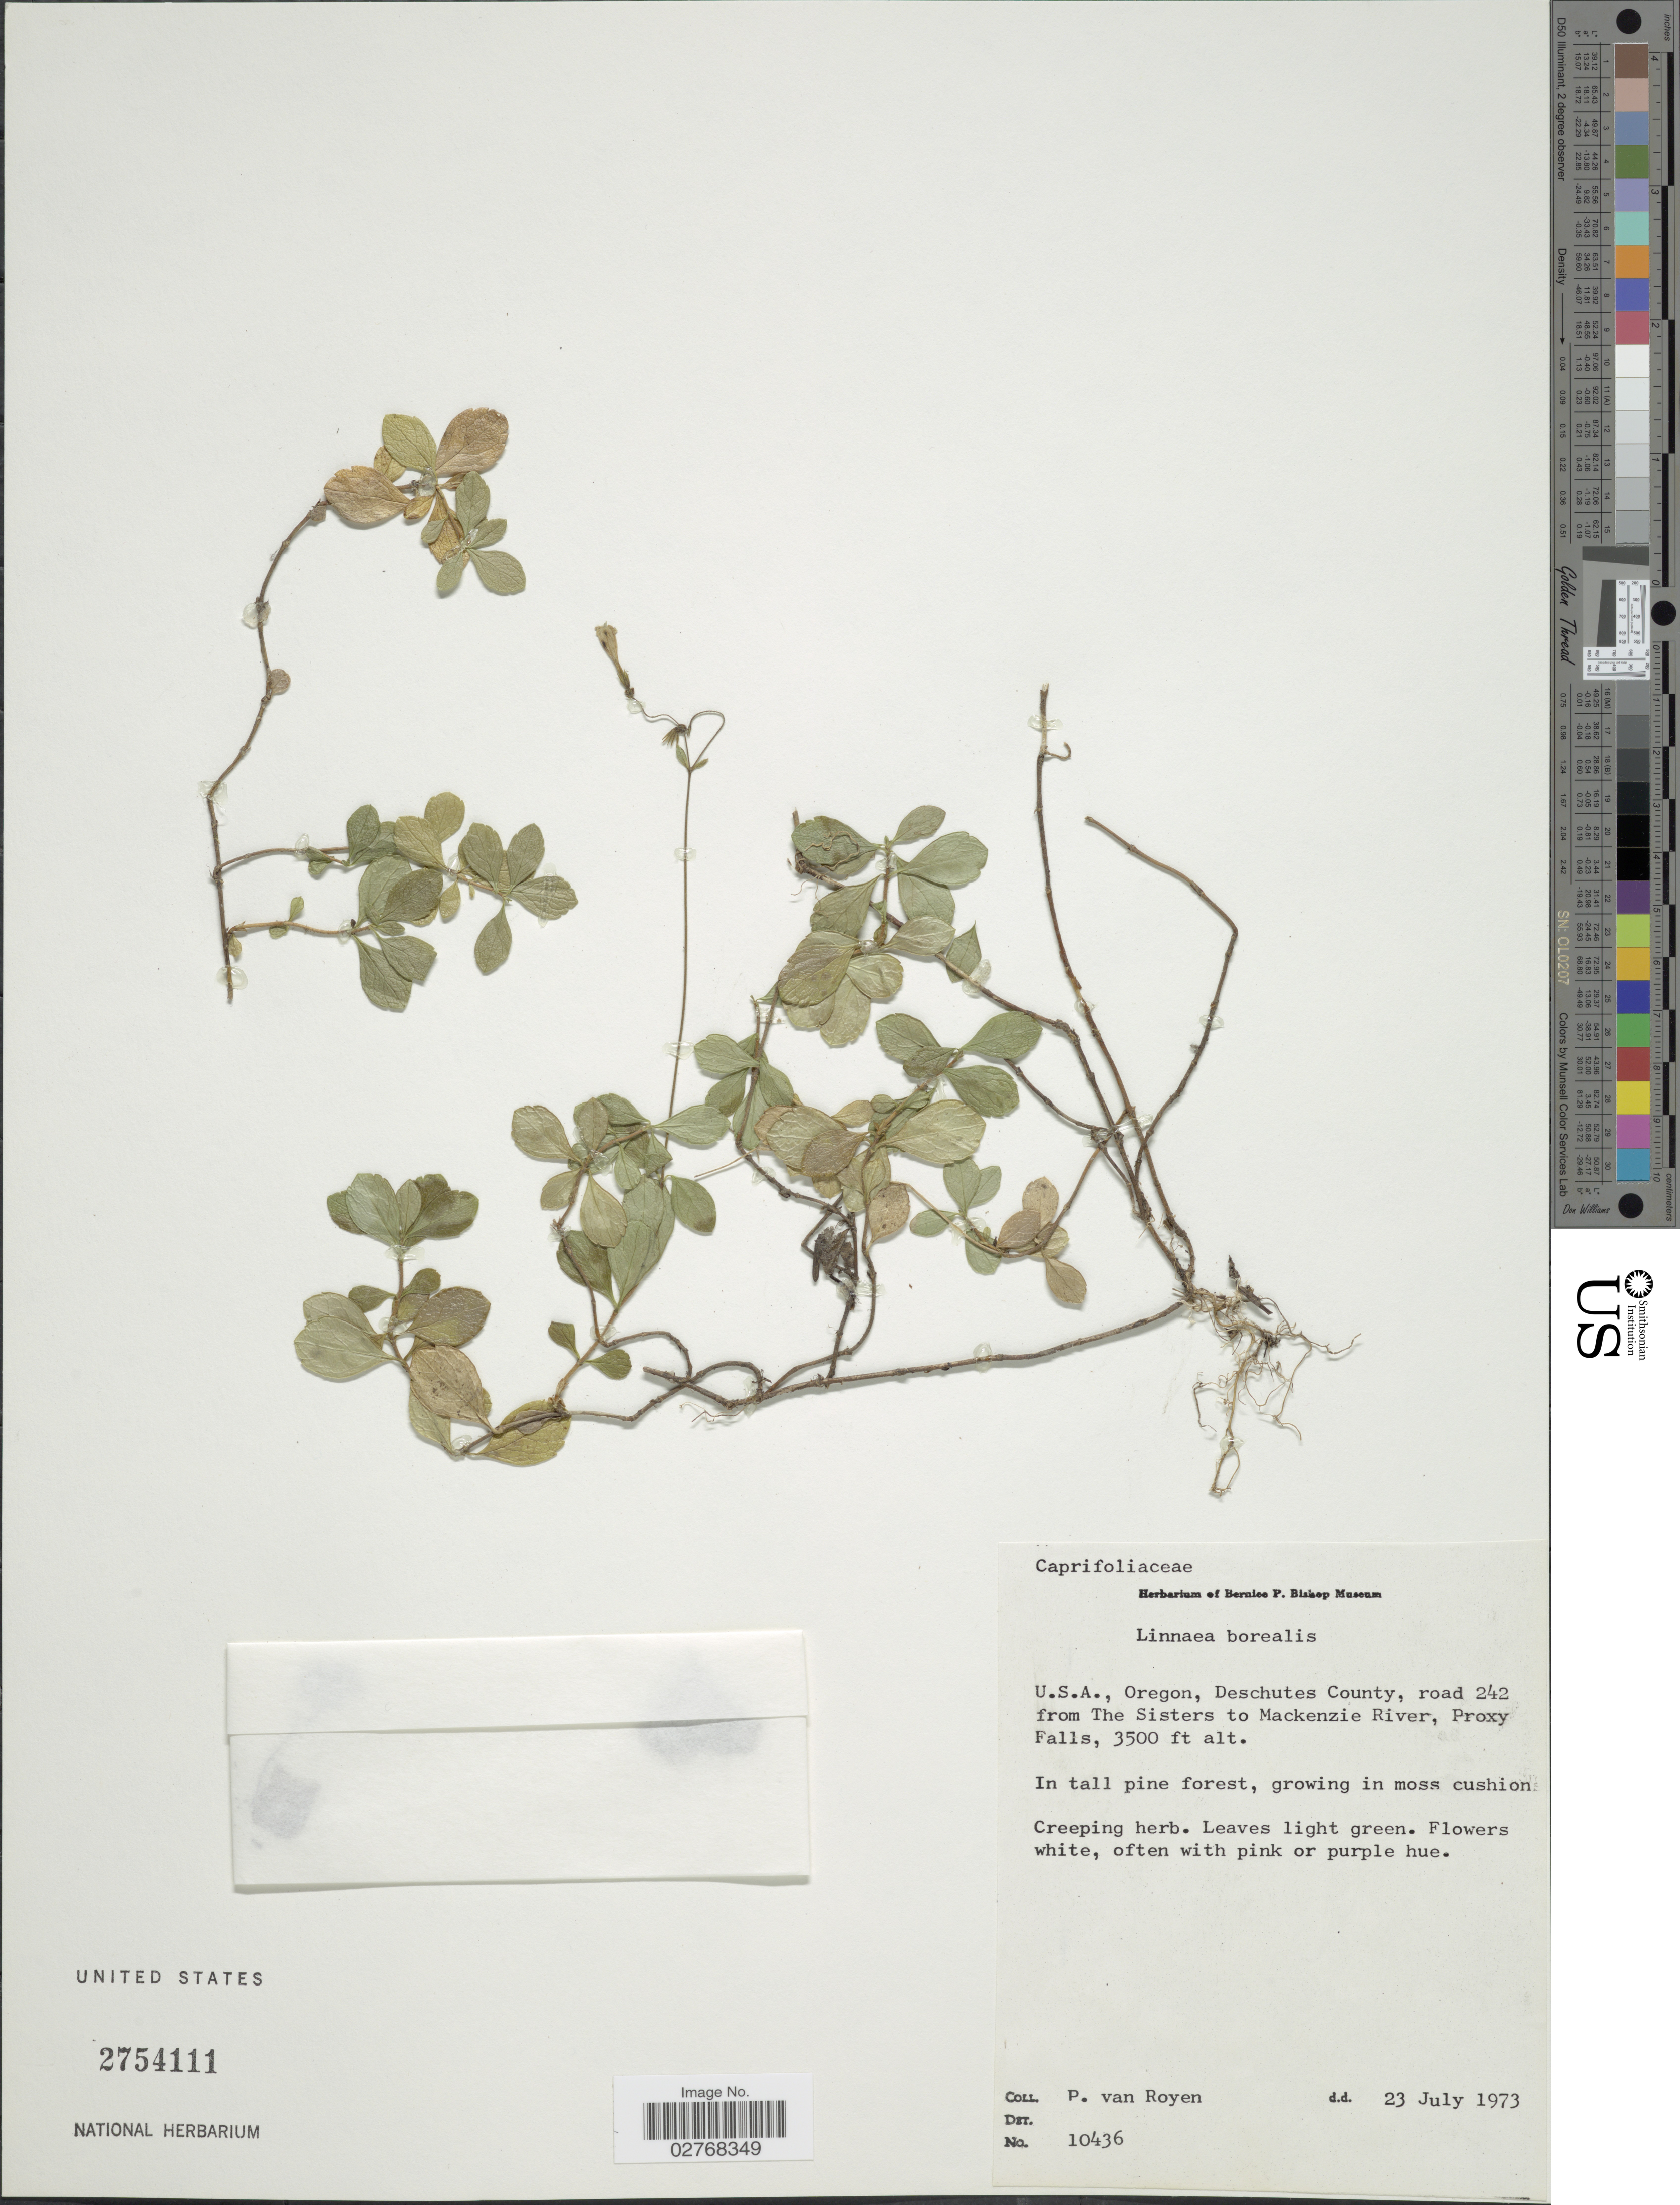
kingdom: Plantae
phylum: Tracheophyta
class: Magnoliopsida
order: Dipsacales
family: Caprifoliaceae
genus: Linnaea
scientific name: Linnaea borealis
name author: L.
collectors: P. van Royen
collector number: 10436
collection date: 1973-07-23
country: United States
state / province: Oregon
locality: Deschutes County, road 242 from The Sisters to Mackenzie River, Proxy Falls.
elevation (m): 1067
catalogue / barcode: US 2754111